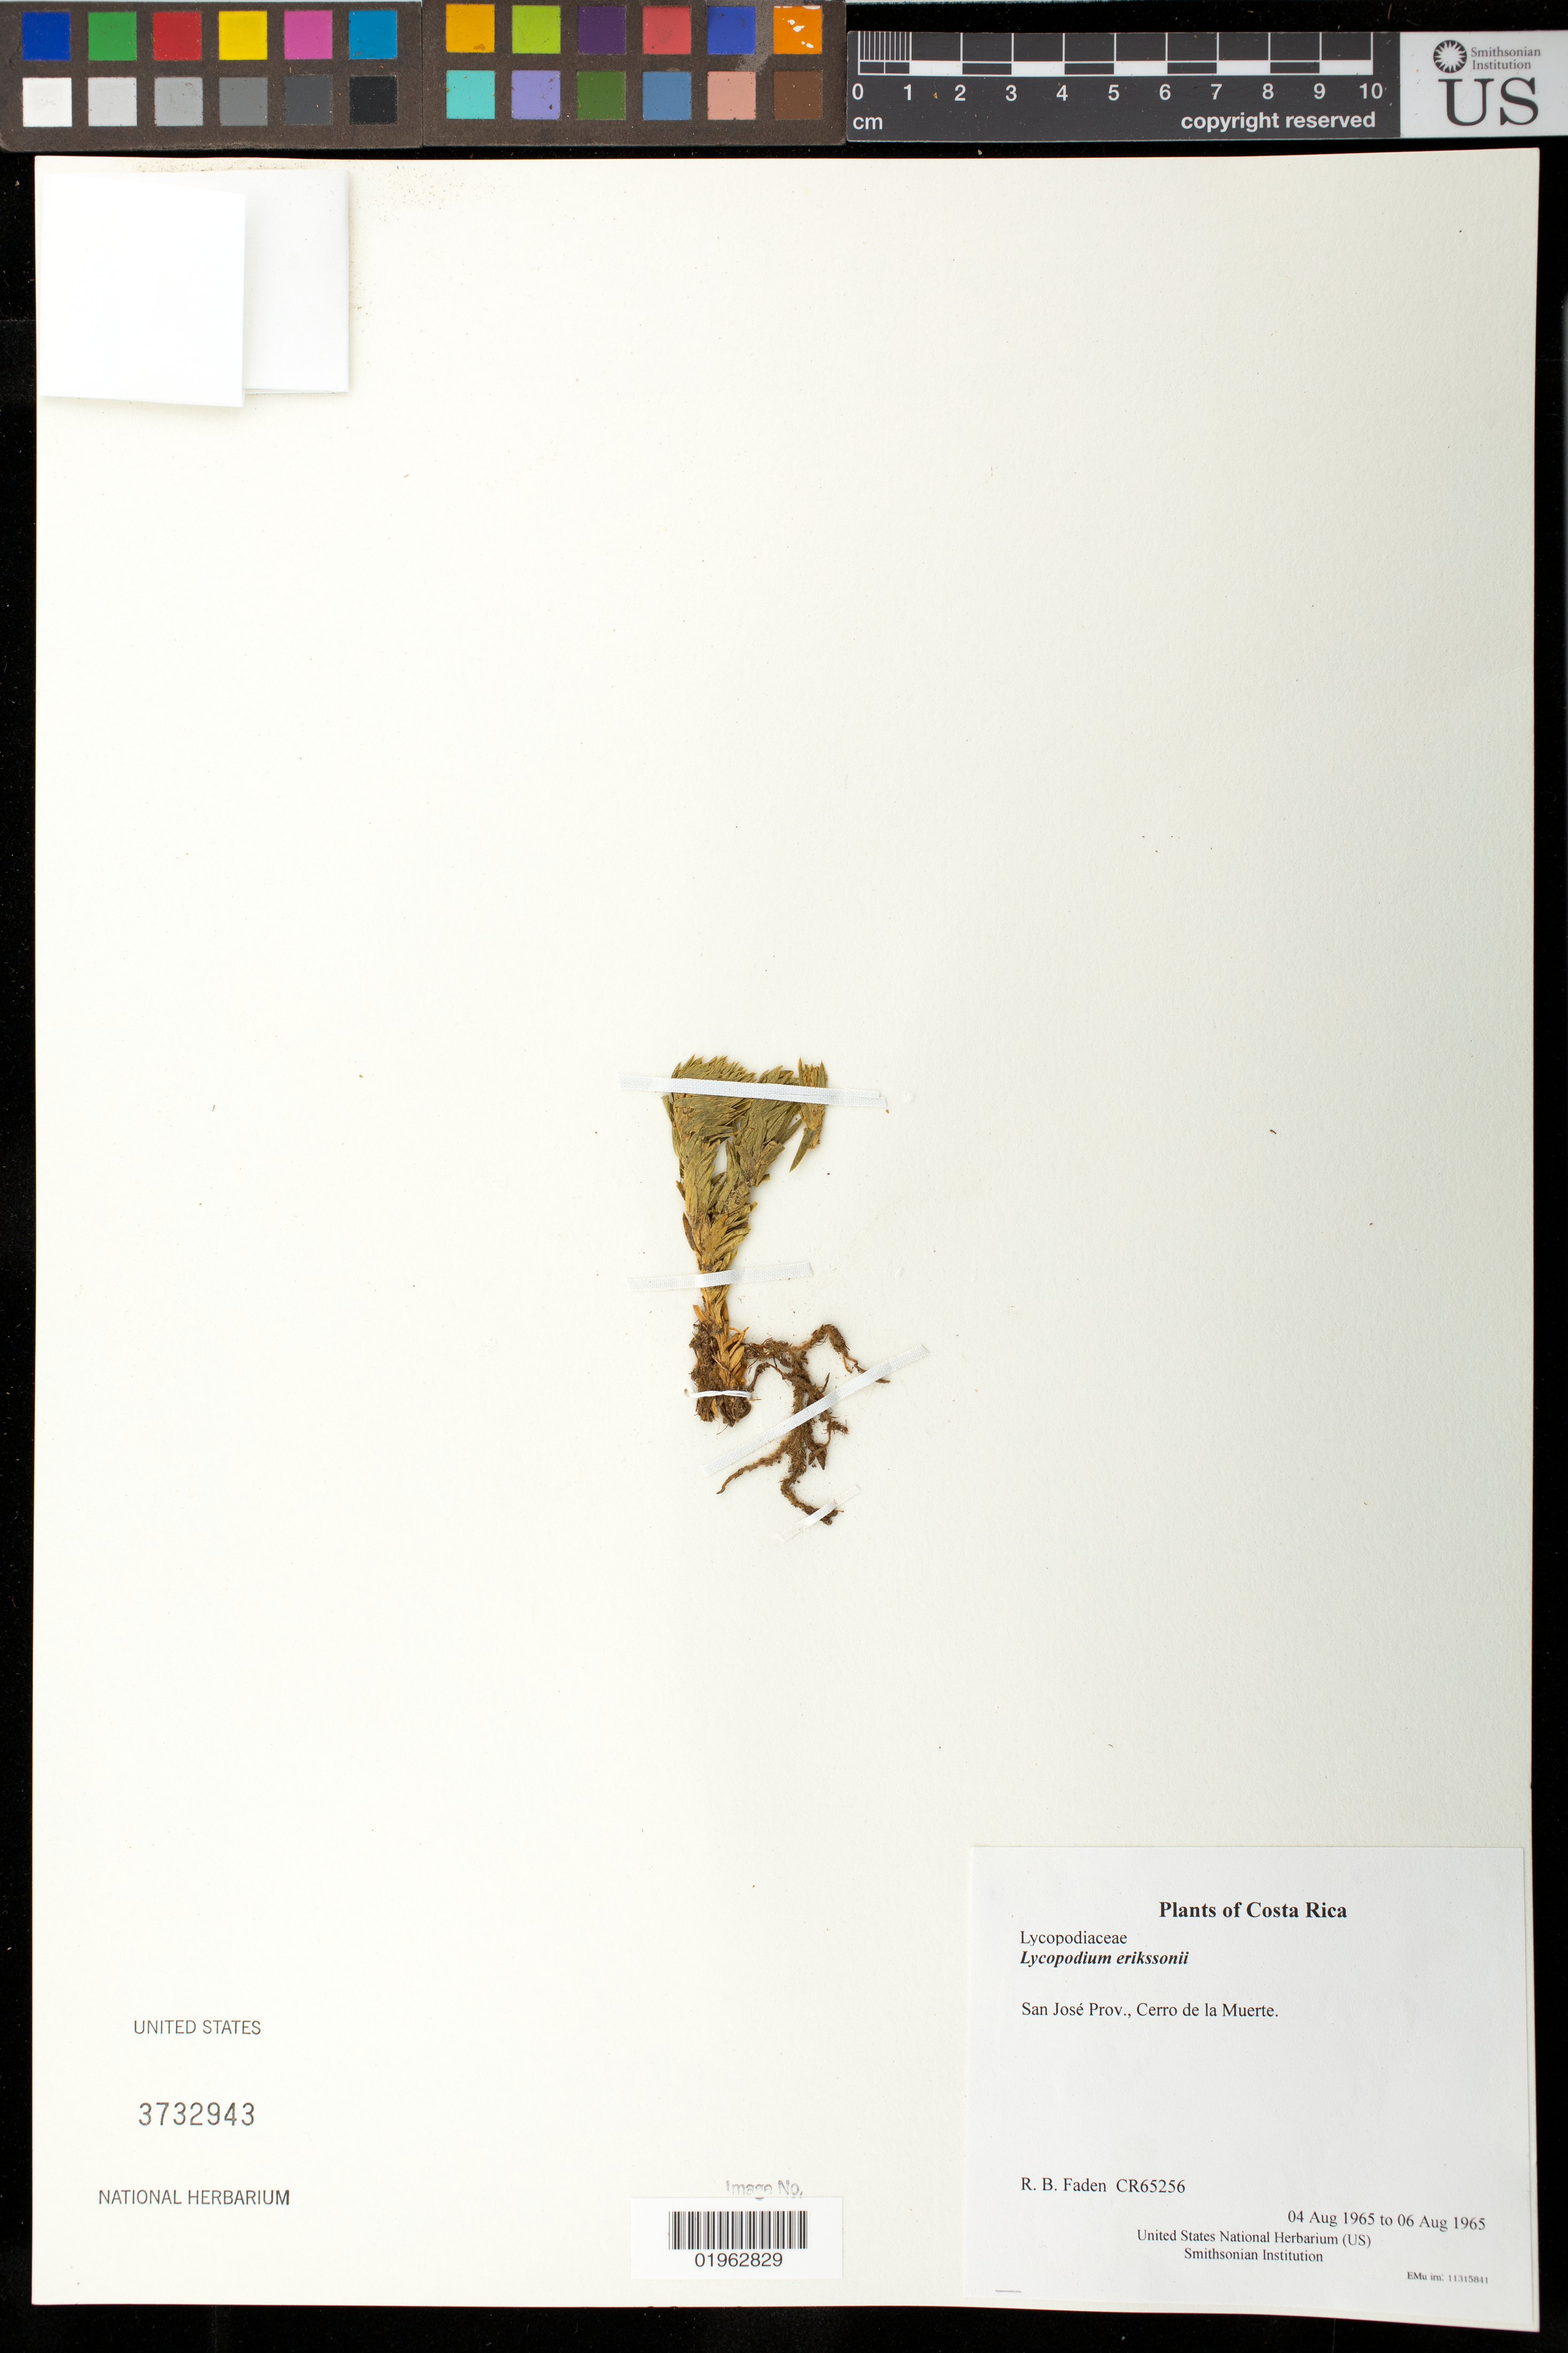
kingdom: Plantae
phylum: Tracheophyta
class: Lycopodiopsida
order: Lycopodiales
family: Lycopodiaceae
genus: Phlegmariurus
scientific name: Phlegmariurus cruentus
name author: (Spring) B. Øllg.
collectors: R. B. Faden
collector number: CR65256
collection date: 1965-08-04/1965-08-06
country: Costa Rica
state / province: San José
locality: Cerro de la Muerte.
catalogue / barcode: US 3732943